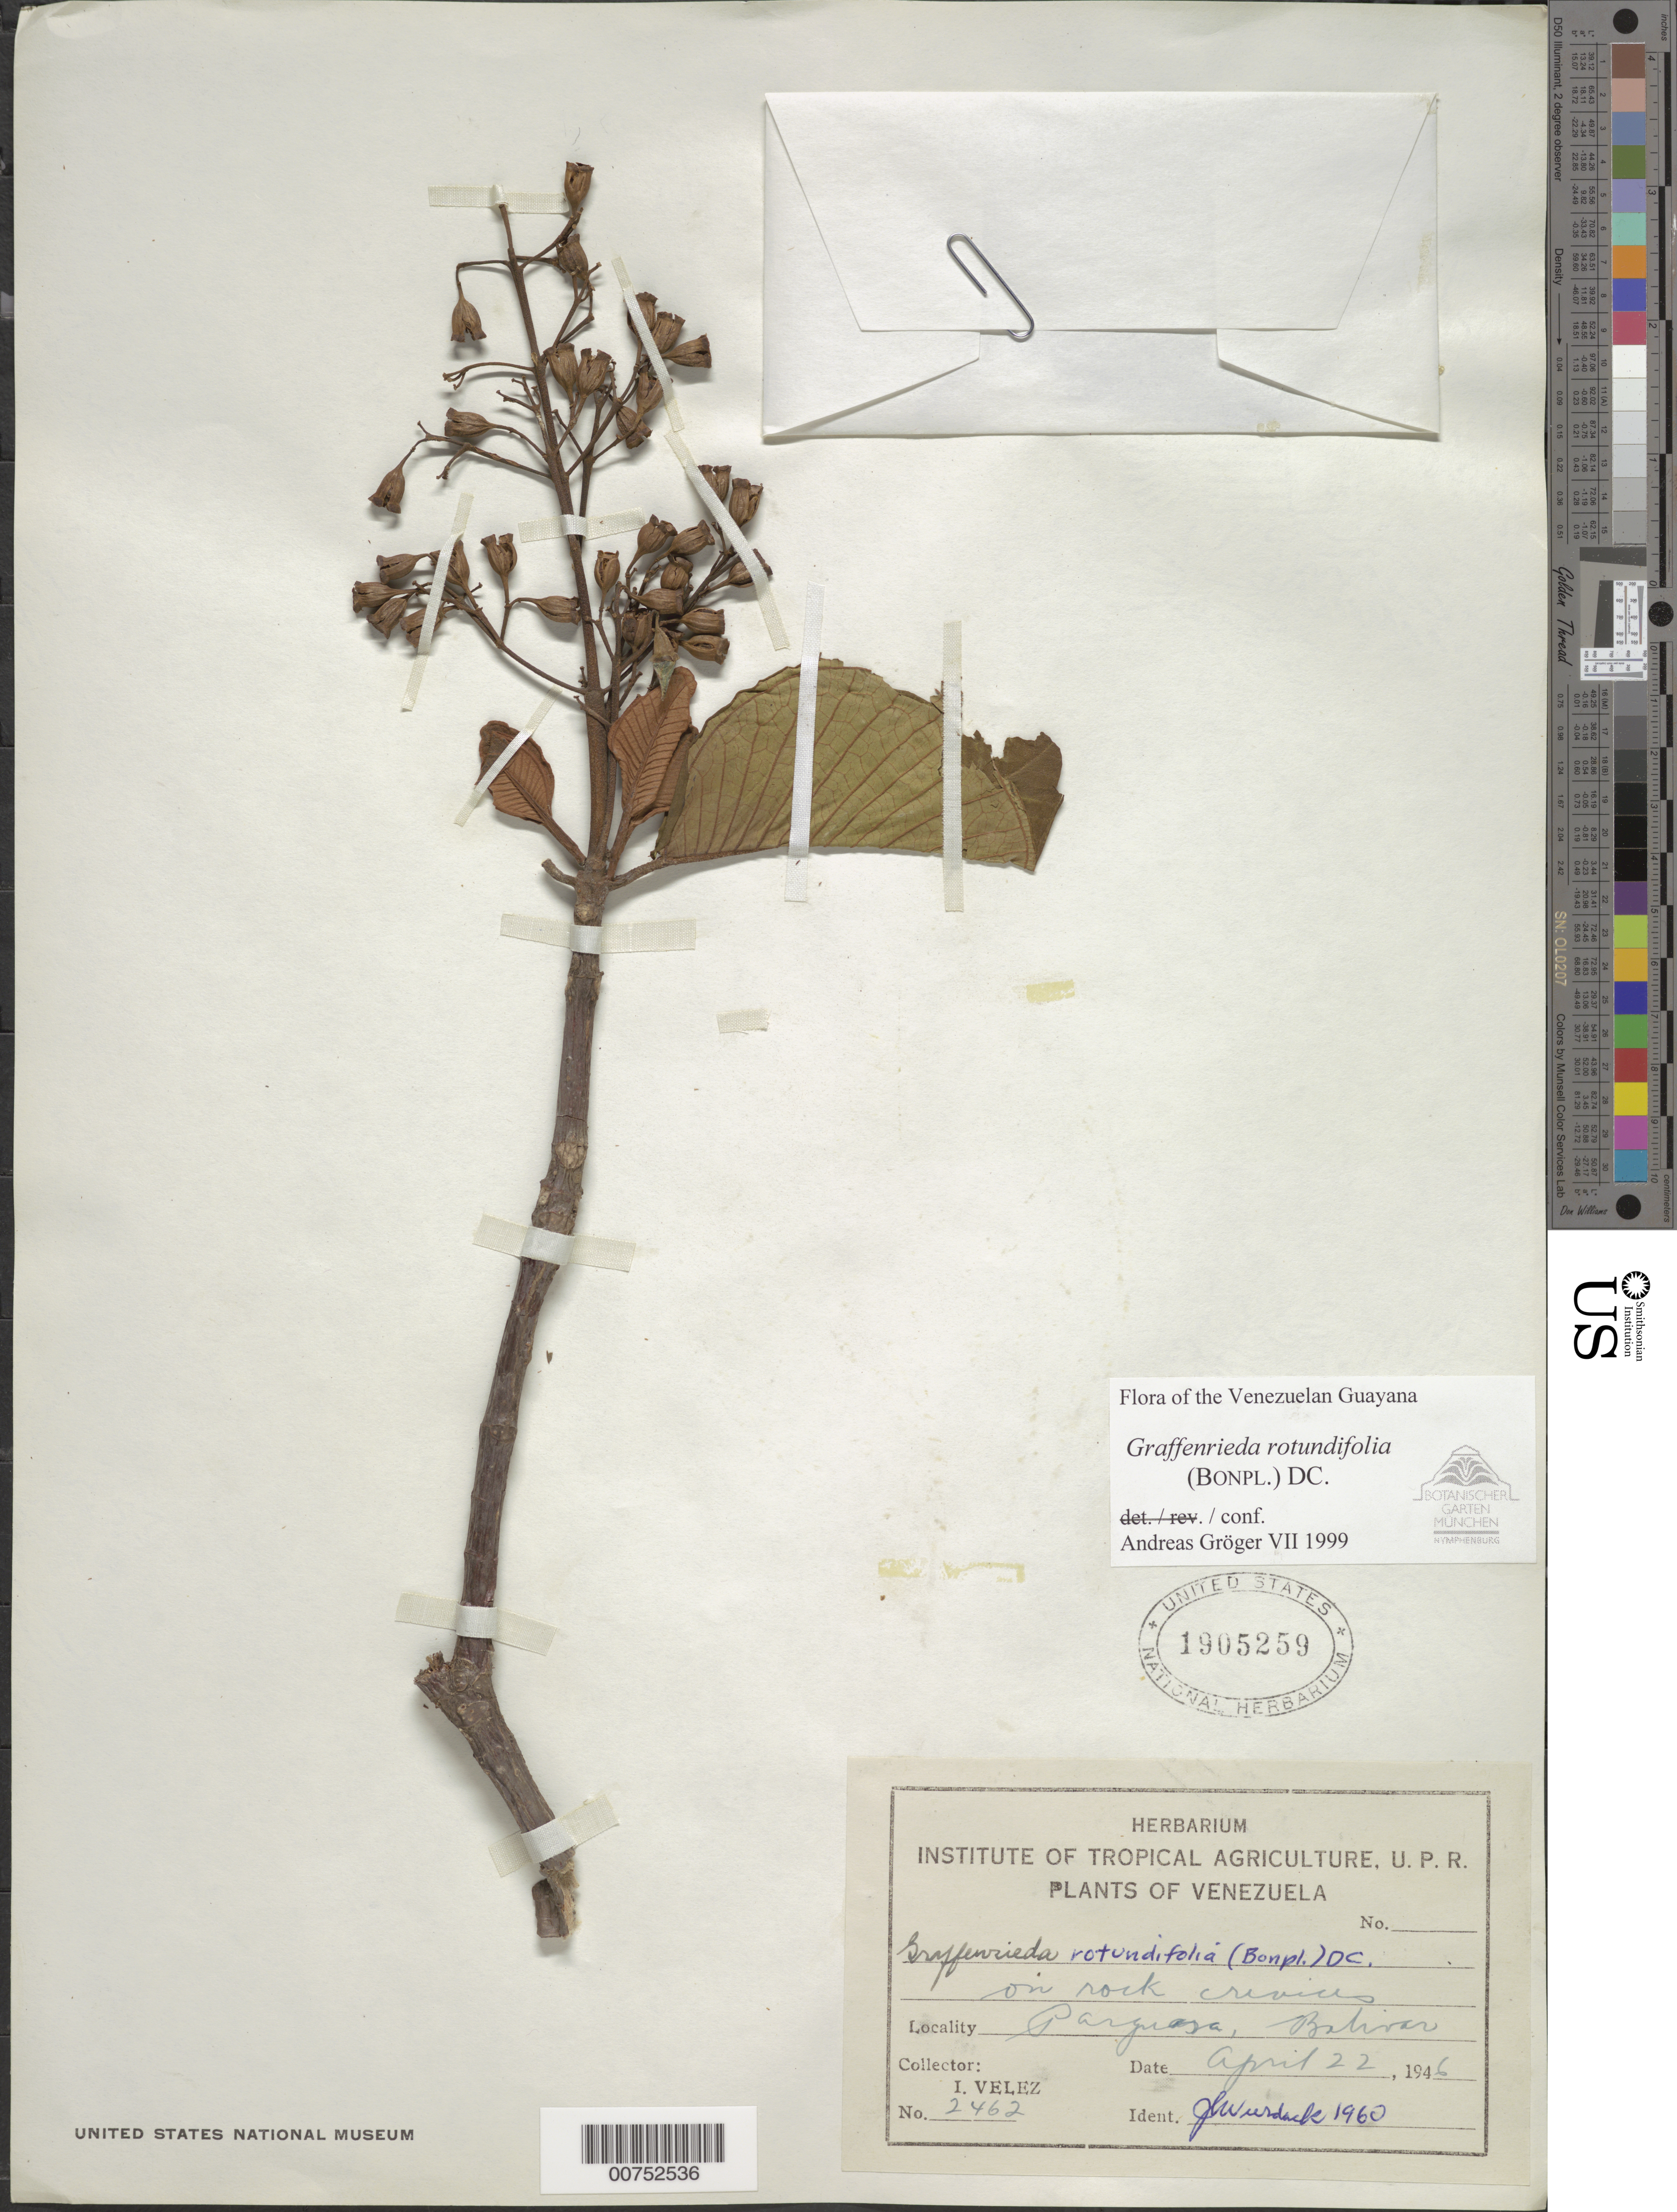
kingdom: Plantae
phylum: Tracheophyta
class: Magnoliopsida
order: Myrtales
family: Melastomataceae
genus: Graffenrieda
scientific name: Graffenrieda rotundifolia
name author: (Bonpl.) DC.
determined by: Gröger, A.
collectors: I. Velez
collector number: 2462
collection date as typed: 22-Apr-46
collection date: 1946-04-22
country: Venezuela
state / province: Bolívar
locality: Parguasa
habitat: In rock crevices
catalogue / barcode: US 1905259